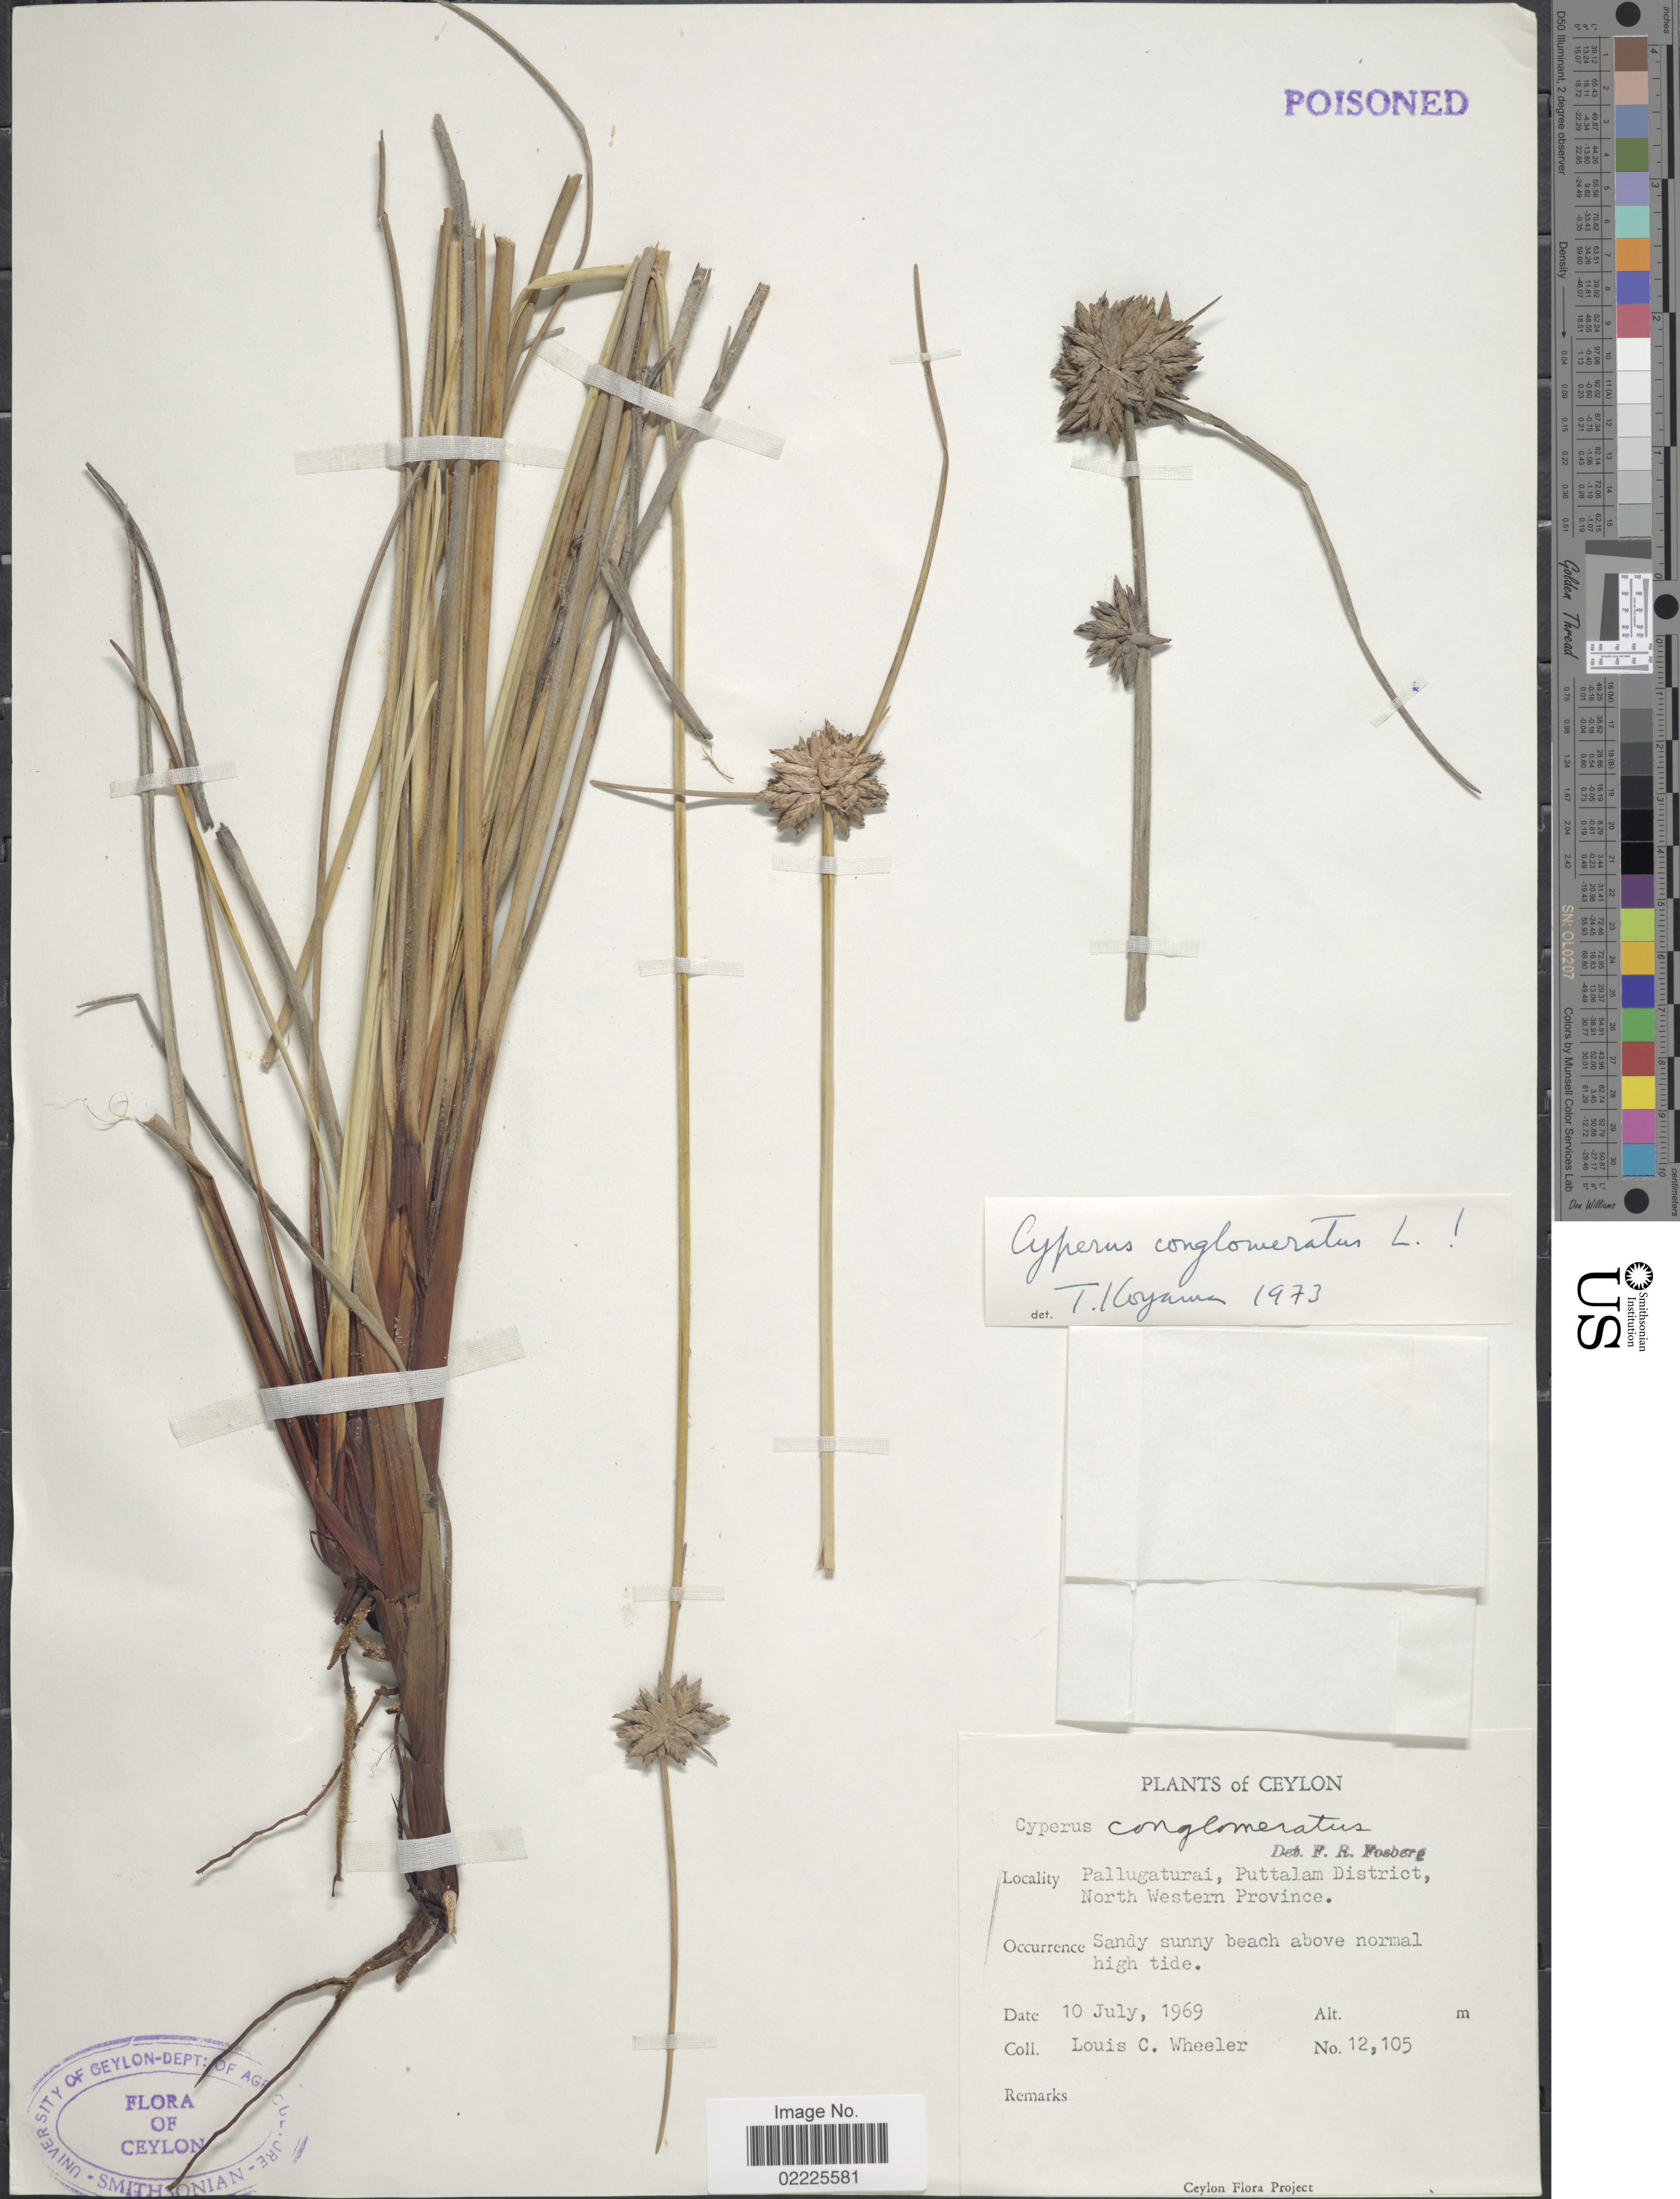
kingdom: Plantae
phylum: Tracheophyta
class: Liliopsida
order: Poales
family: Cyperaceae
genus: Cyperus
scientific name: Cyperus conglomeratus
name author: Rottb.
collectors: L. C. Wheeler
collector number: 12105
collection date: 1969-07-10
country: Sri Lanka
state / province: North Western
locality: Pallugaturai, Puttalam District, sandy sunny beach above normal high tide.